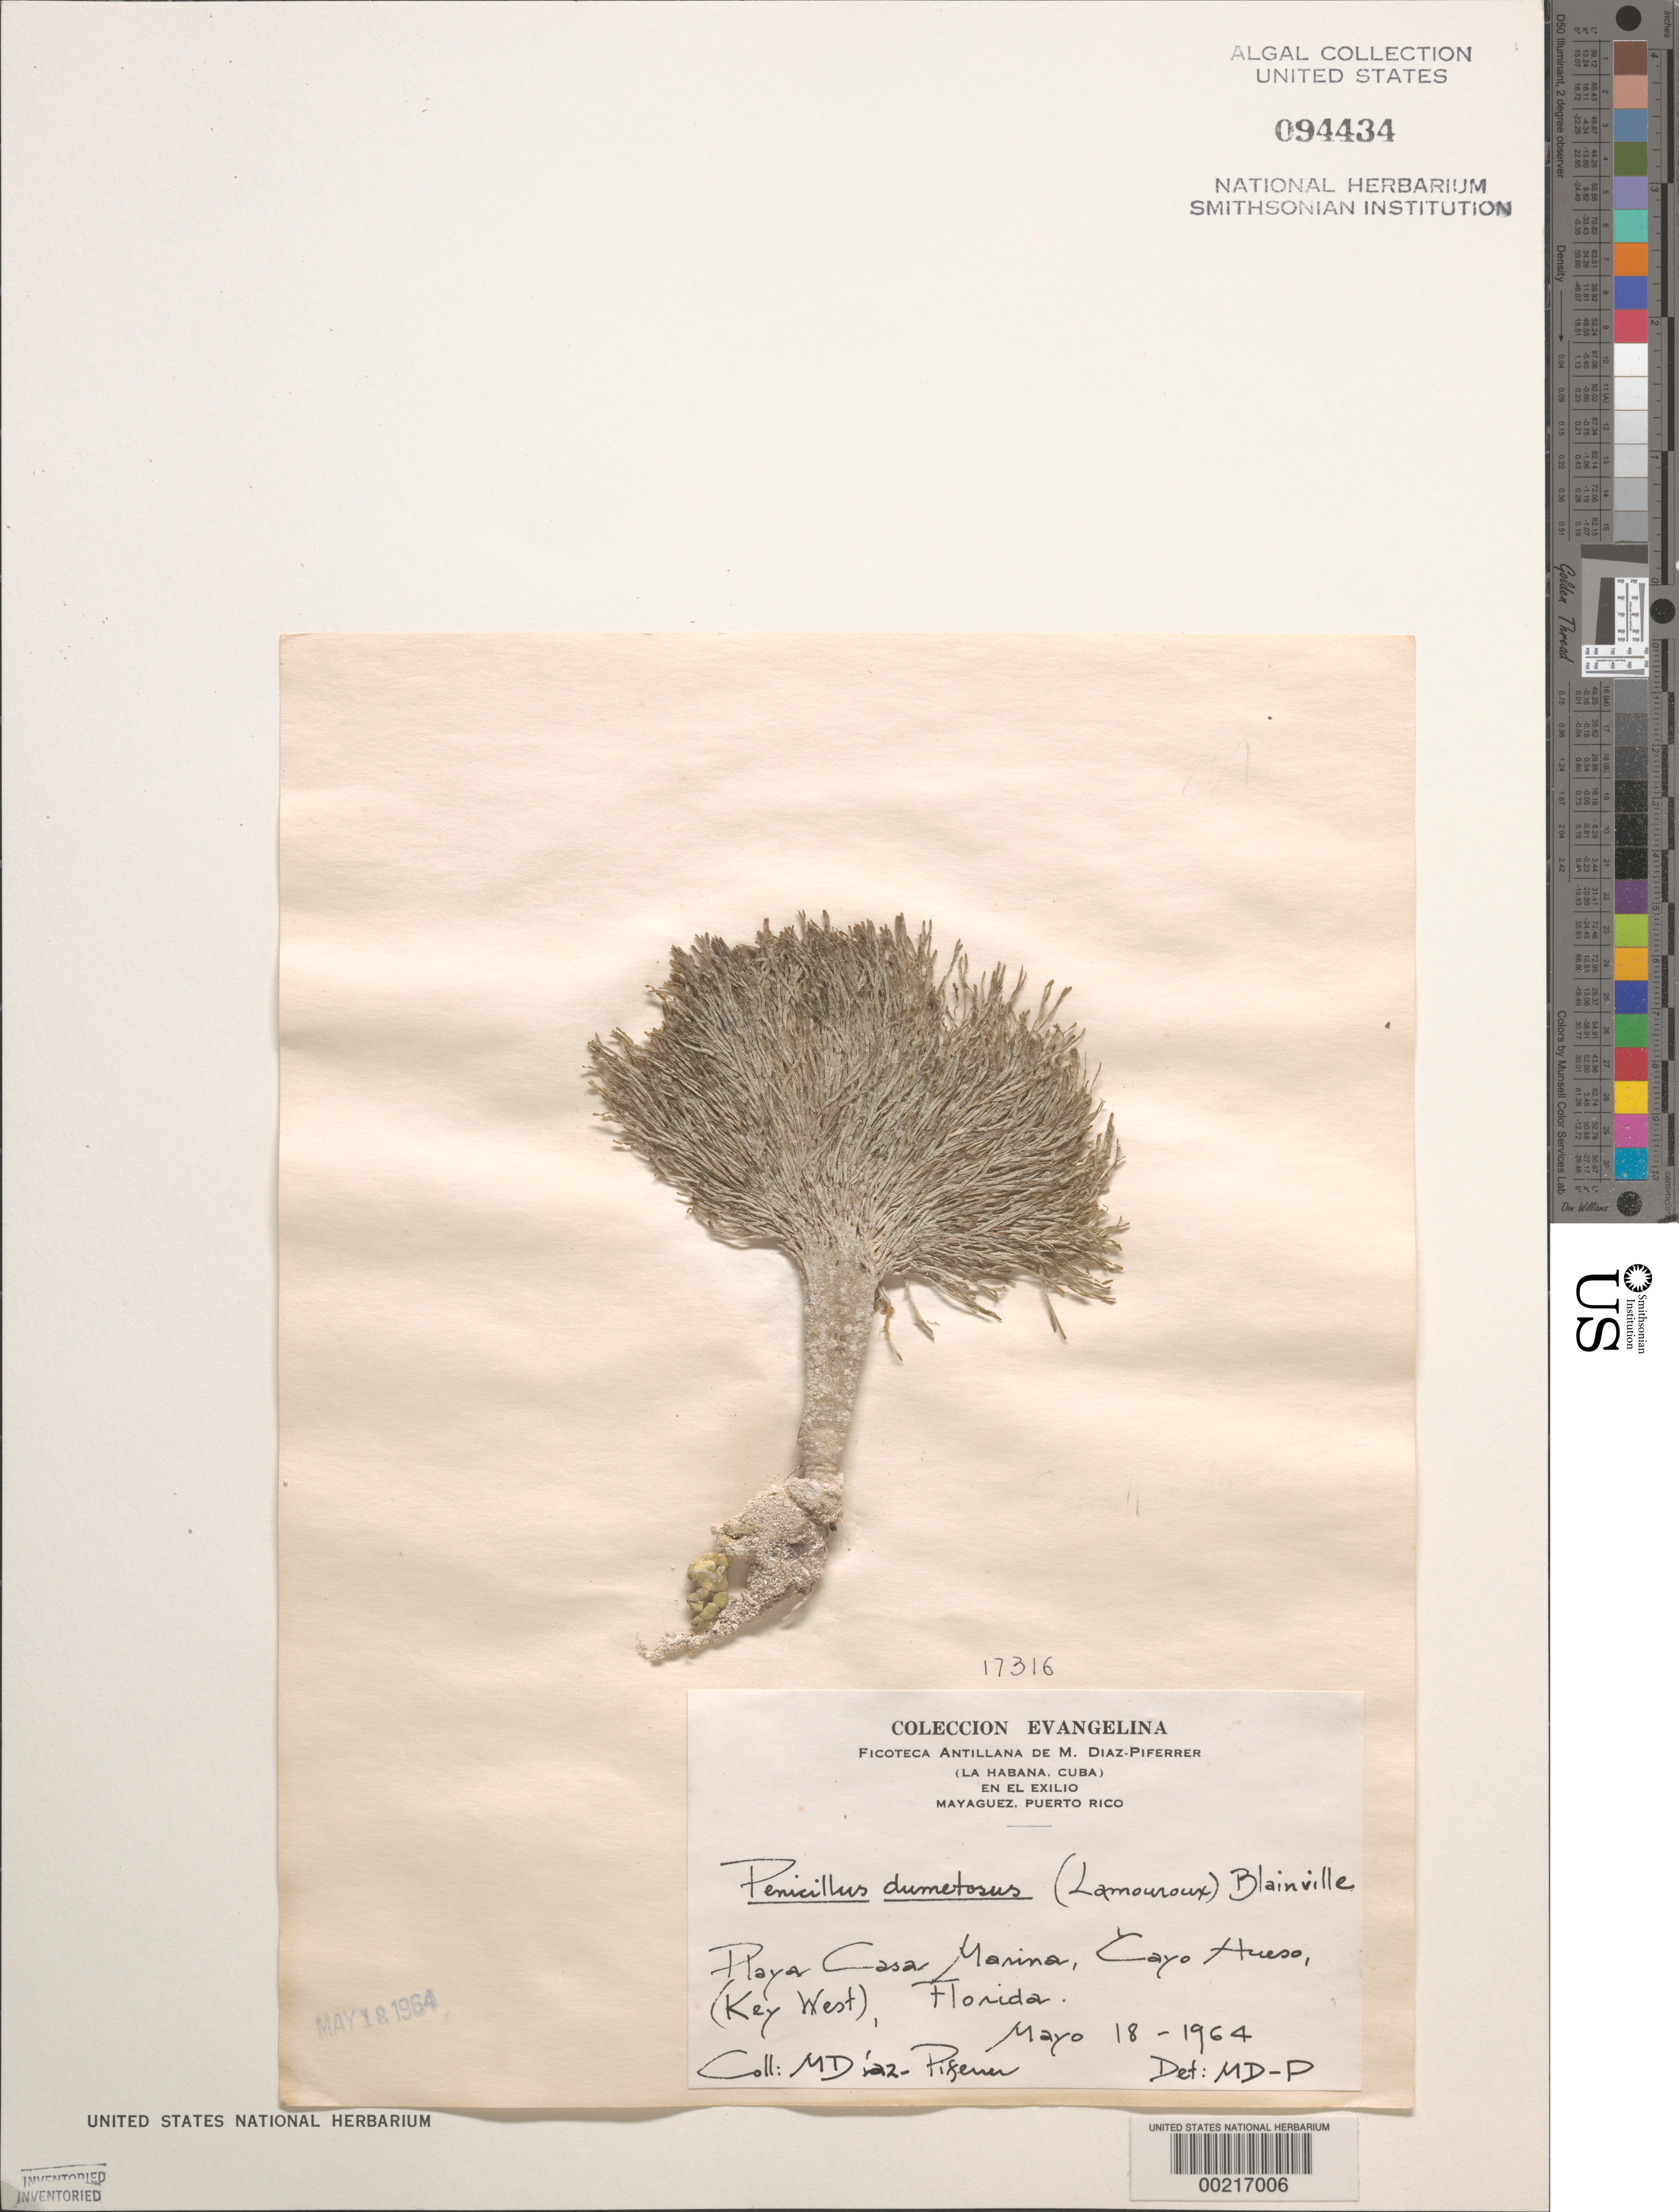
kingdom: Plantae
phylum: Chlorophyta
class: Ulvophyceae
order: Bryopsidales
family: Udoteaceae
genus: Penicillus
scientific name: Penicillus dumetosus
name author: (J.V.Lamouroux) Blainville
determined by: Diaz-Piferrer, M.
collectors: M. Diaz-Piferrer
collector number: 17316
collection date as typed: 18 May 1964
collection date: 1964-05-18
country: United States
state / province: Florida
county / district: Monroe County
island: Key West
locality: Casa Marina Beach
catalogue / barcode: US 94434